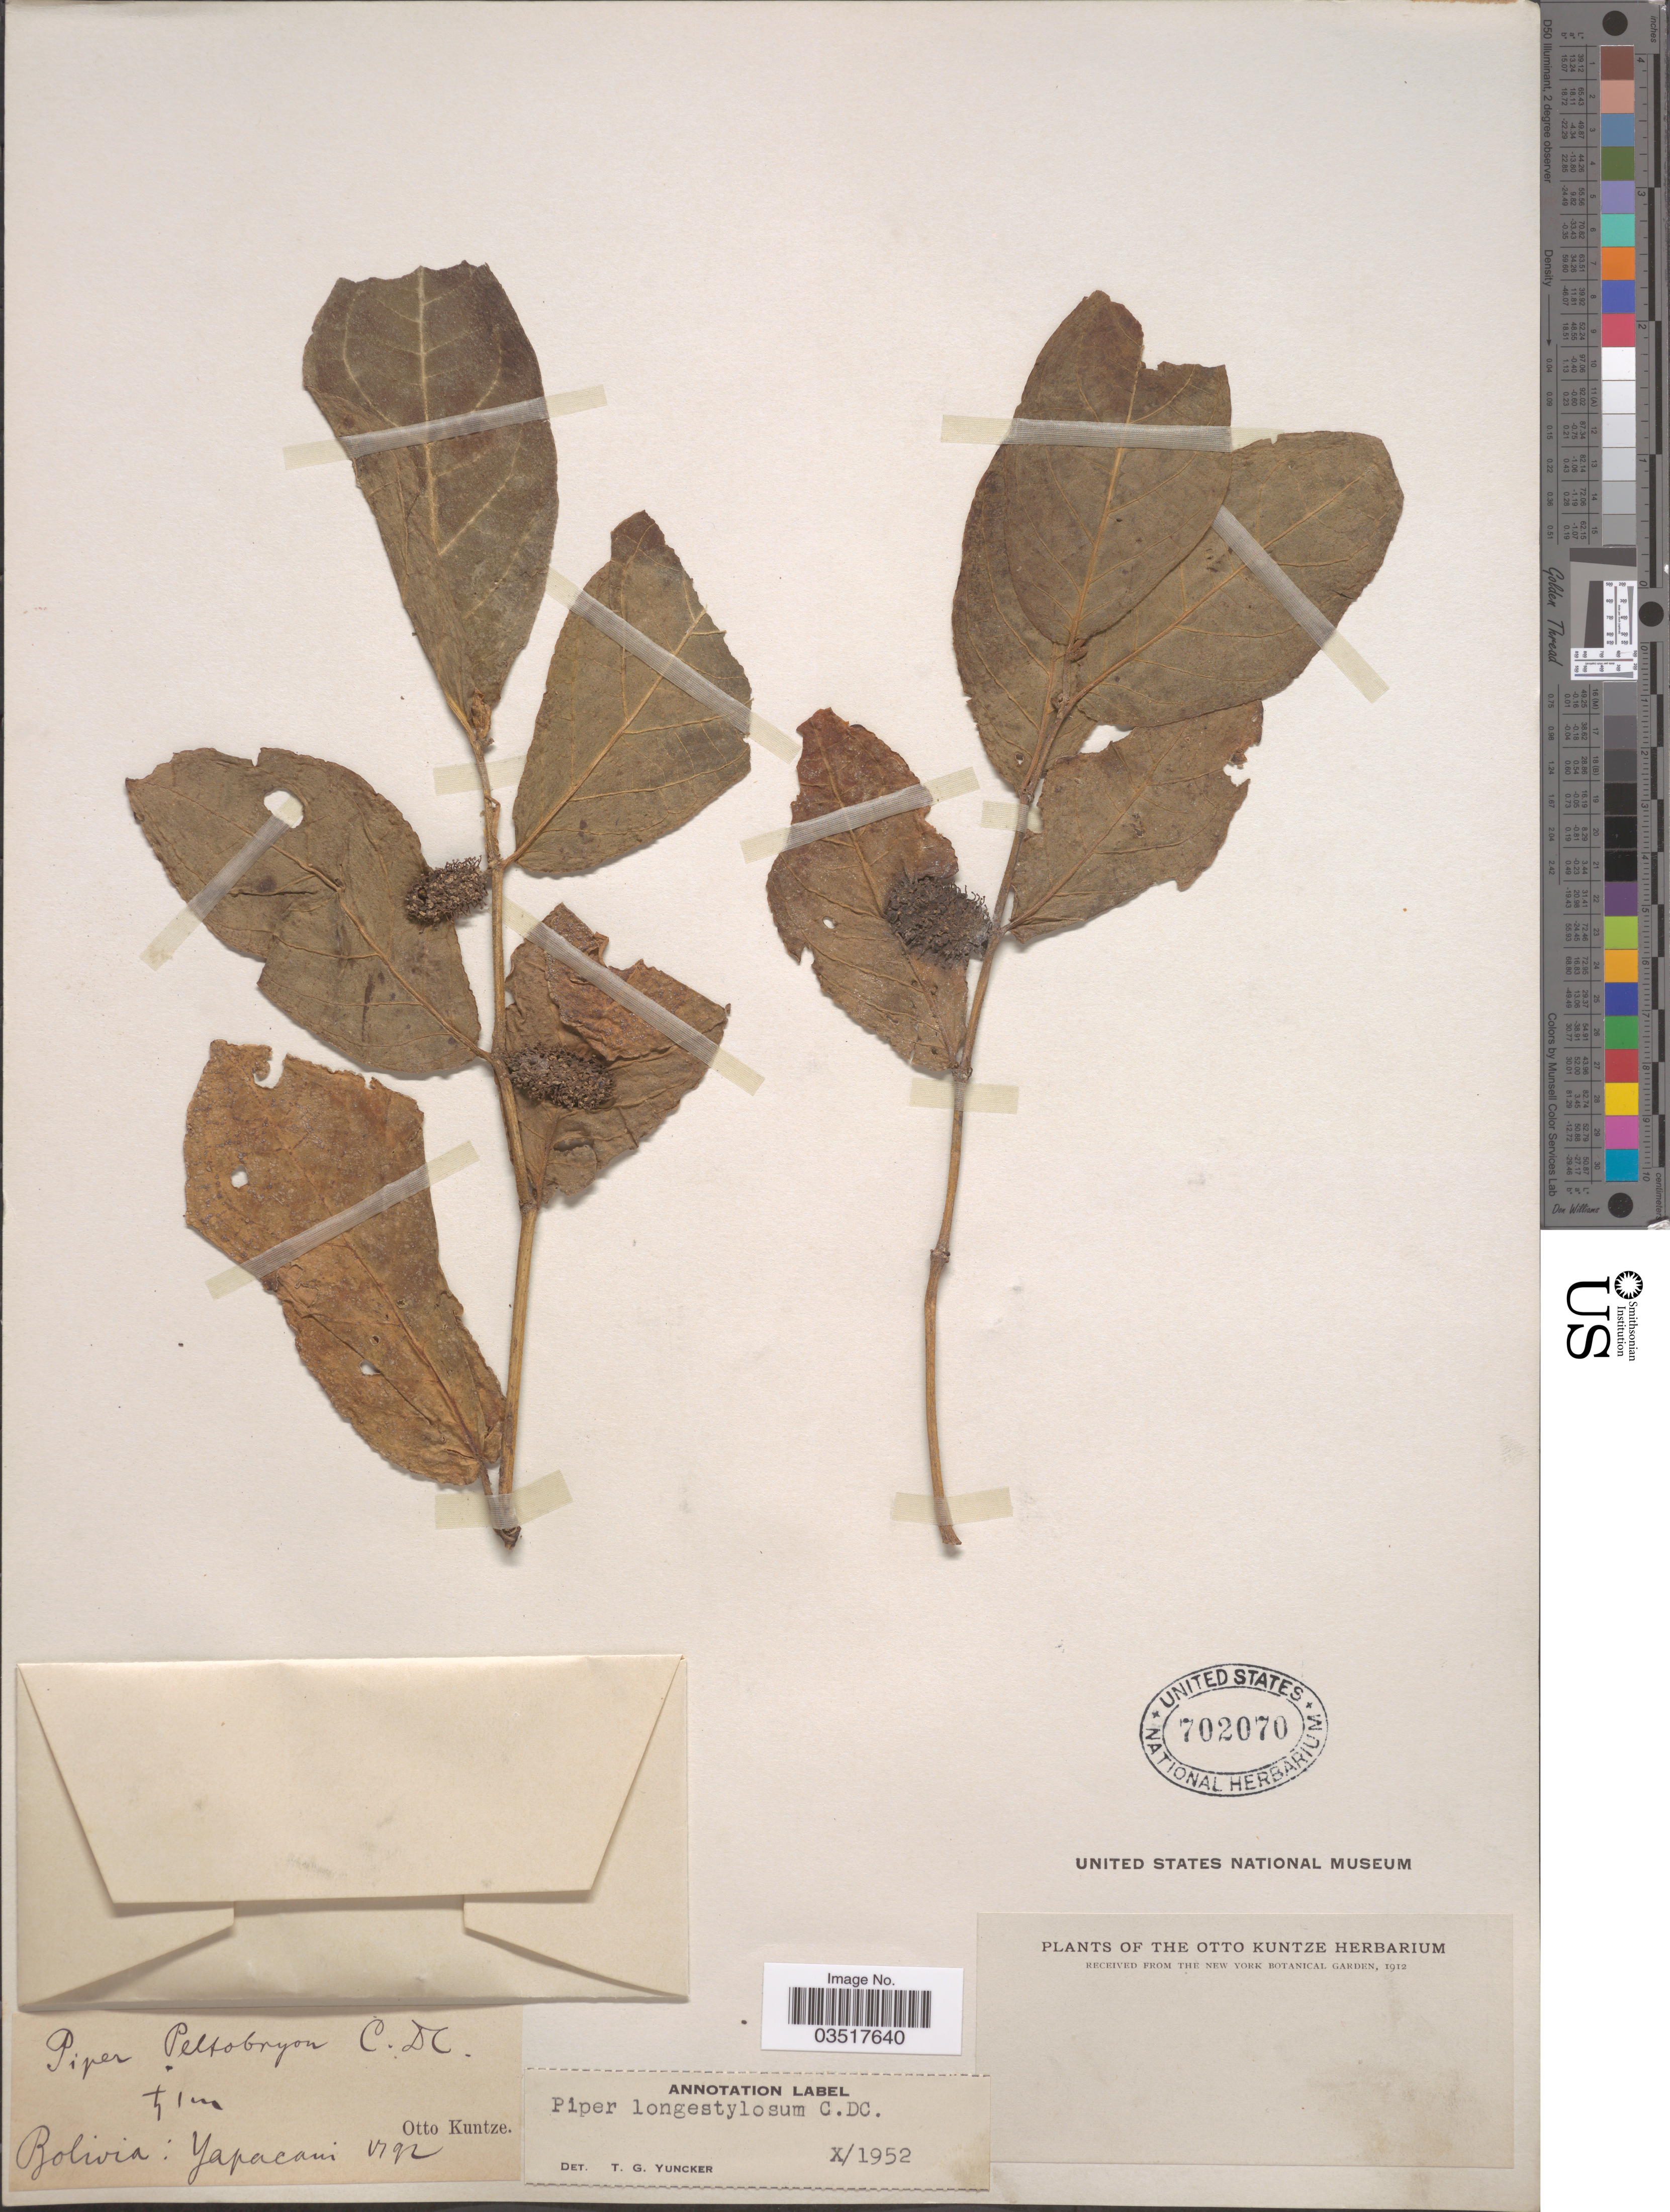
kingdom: Plantae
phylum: Tracheophyta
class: Magnoliopsida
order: Piperales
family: Piperaceae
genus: Piper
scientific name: Piper longistylosum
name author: DC.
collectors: C.E.O. Kuntze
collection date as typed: Transcribed d/m/y: /6/92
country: Bolivia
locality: Yapacani.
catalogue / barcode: US 702070